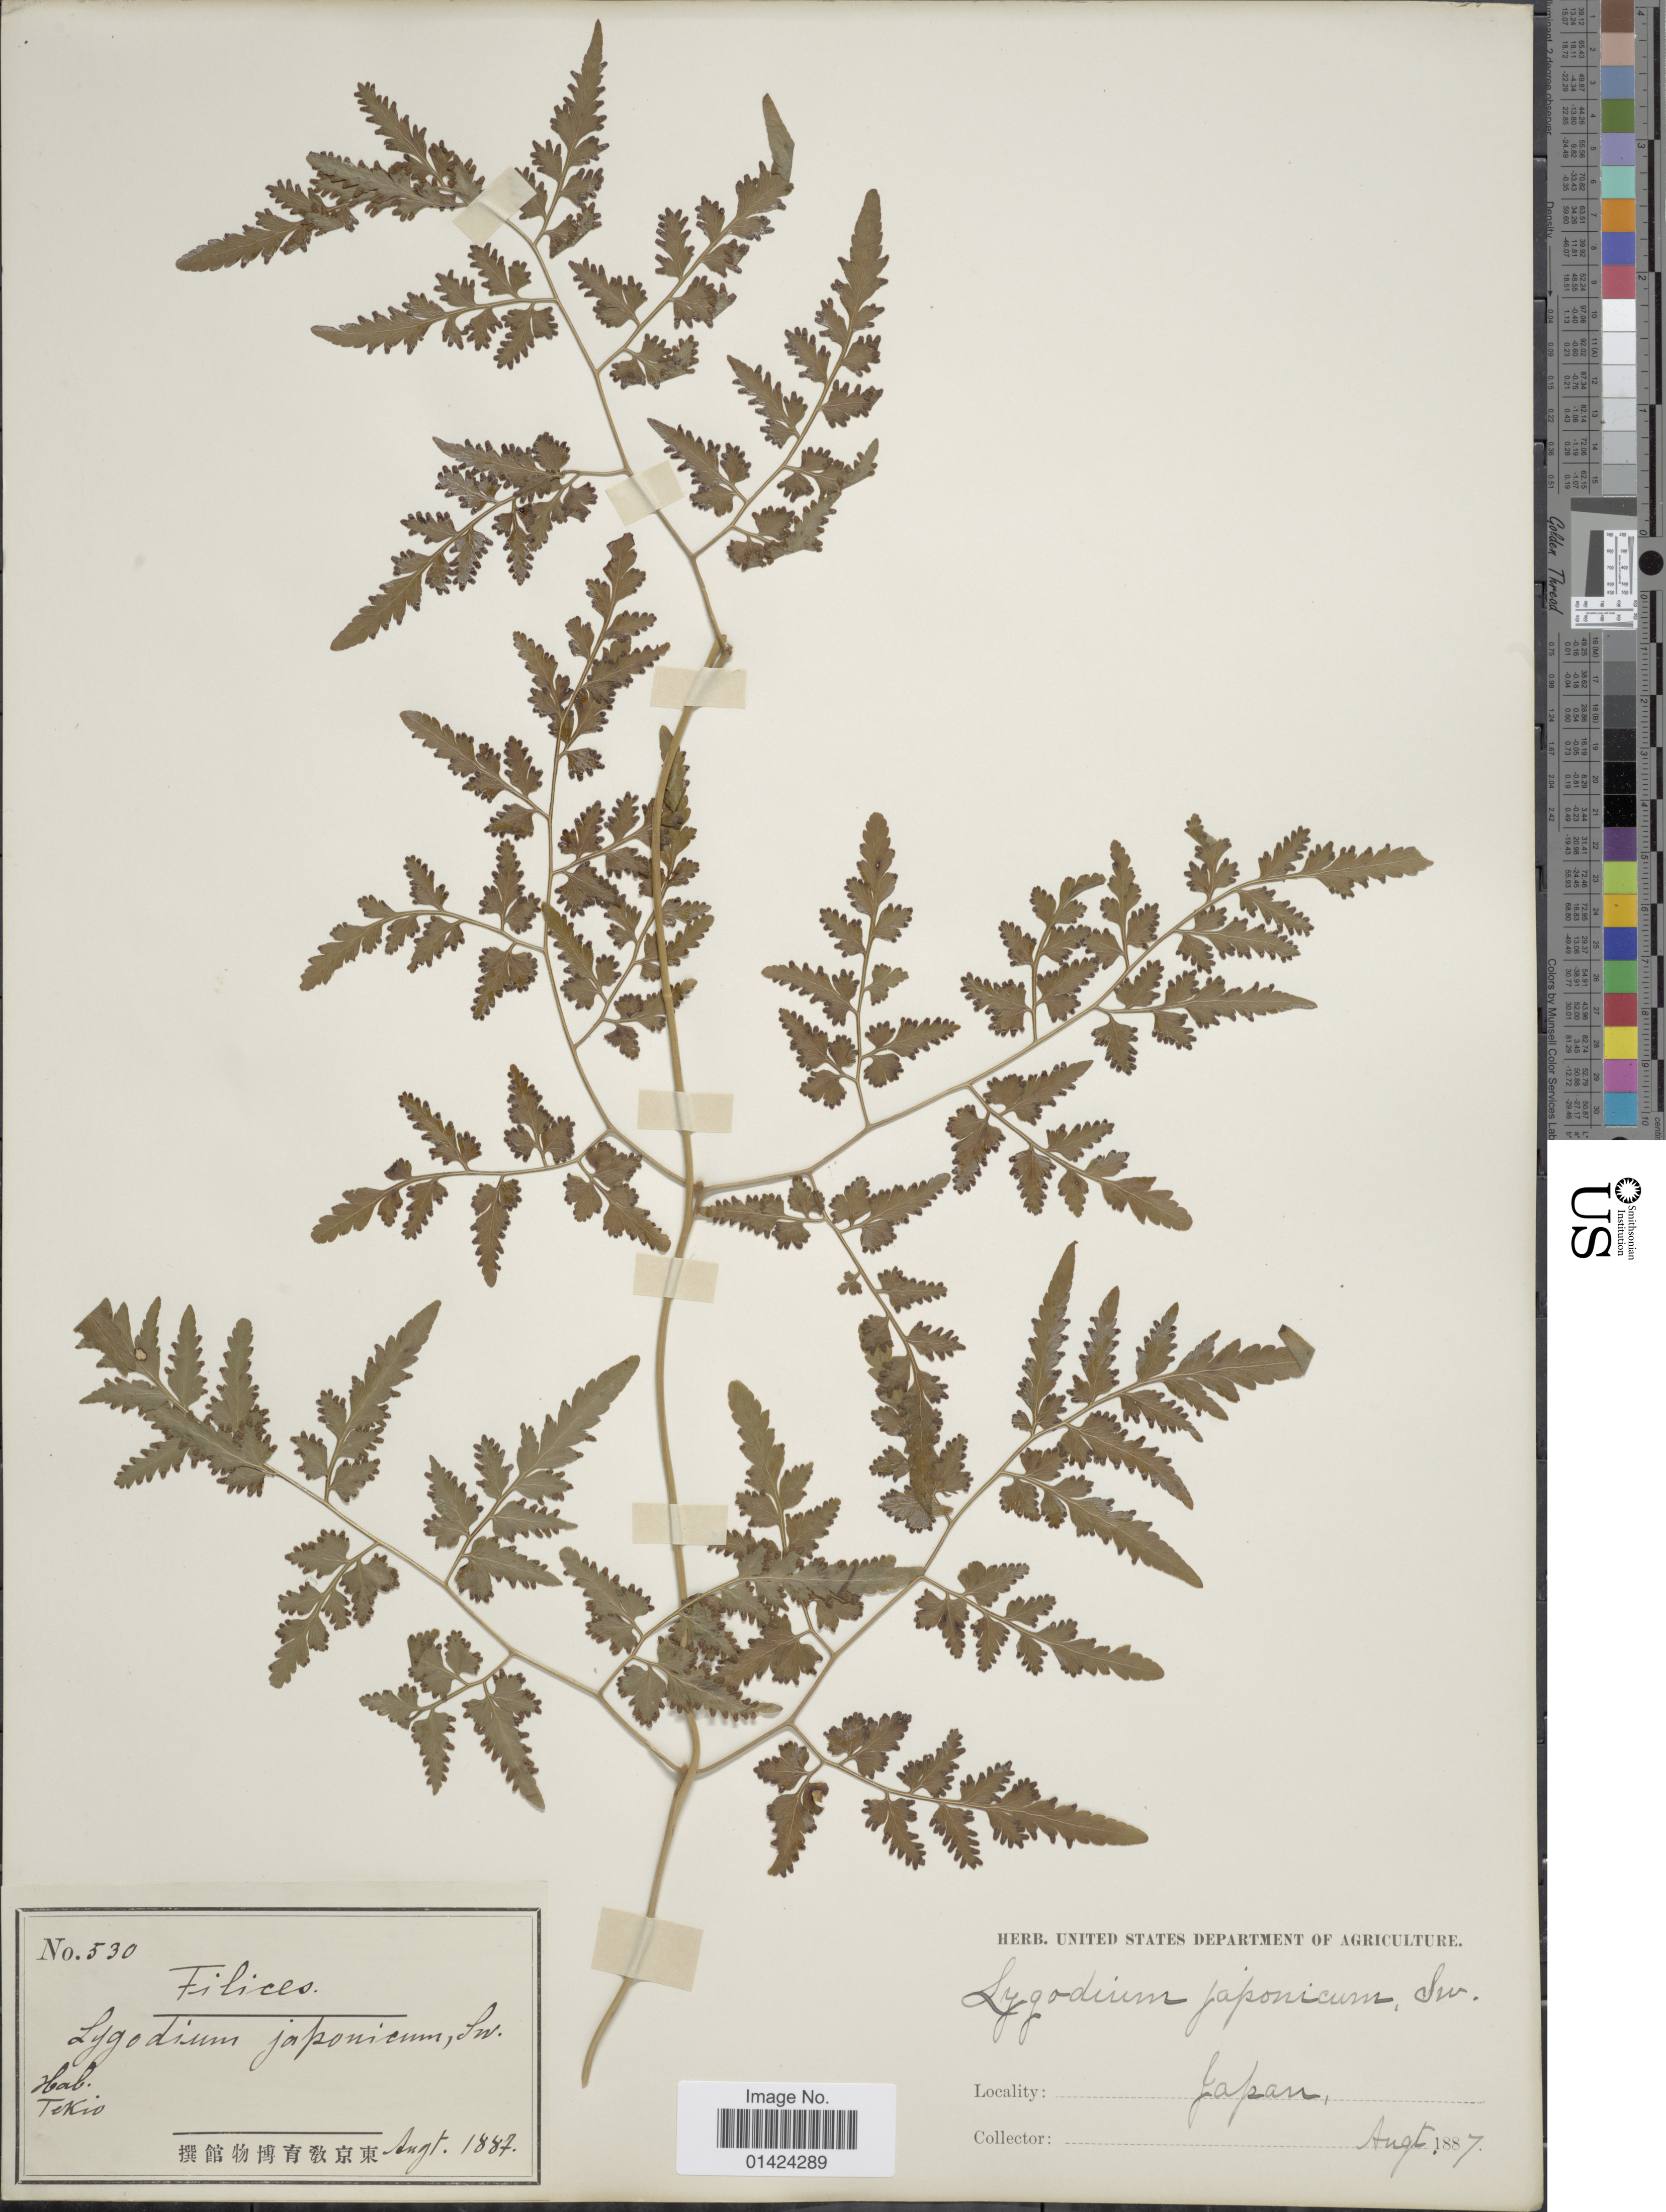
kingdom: Plantae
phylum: Tracheophyta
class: Polypodiopsida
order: Schizaeales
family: Lygodiaceae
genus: Lygodium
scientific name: Lygodium japonicum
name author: (Thunb.) Sw.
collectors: ex herb. U. S. Department of Agriculture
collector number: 530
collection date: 1887-08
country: Japan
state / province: Tokyo, Federal City of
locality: Tekio.